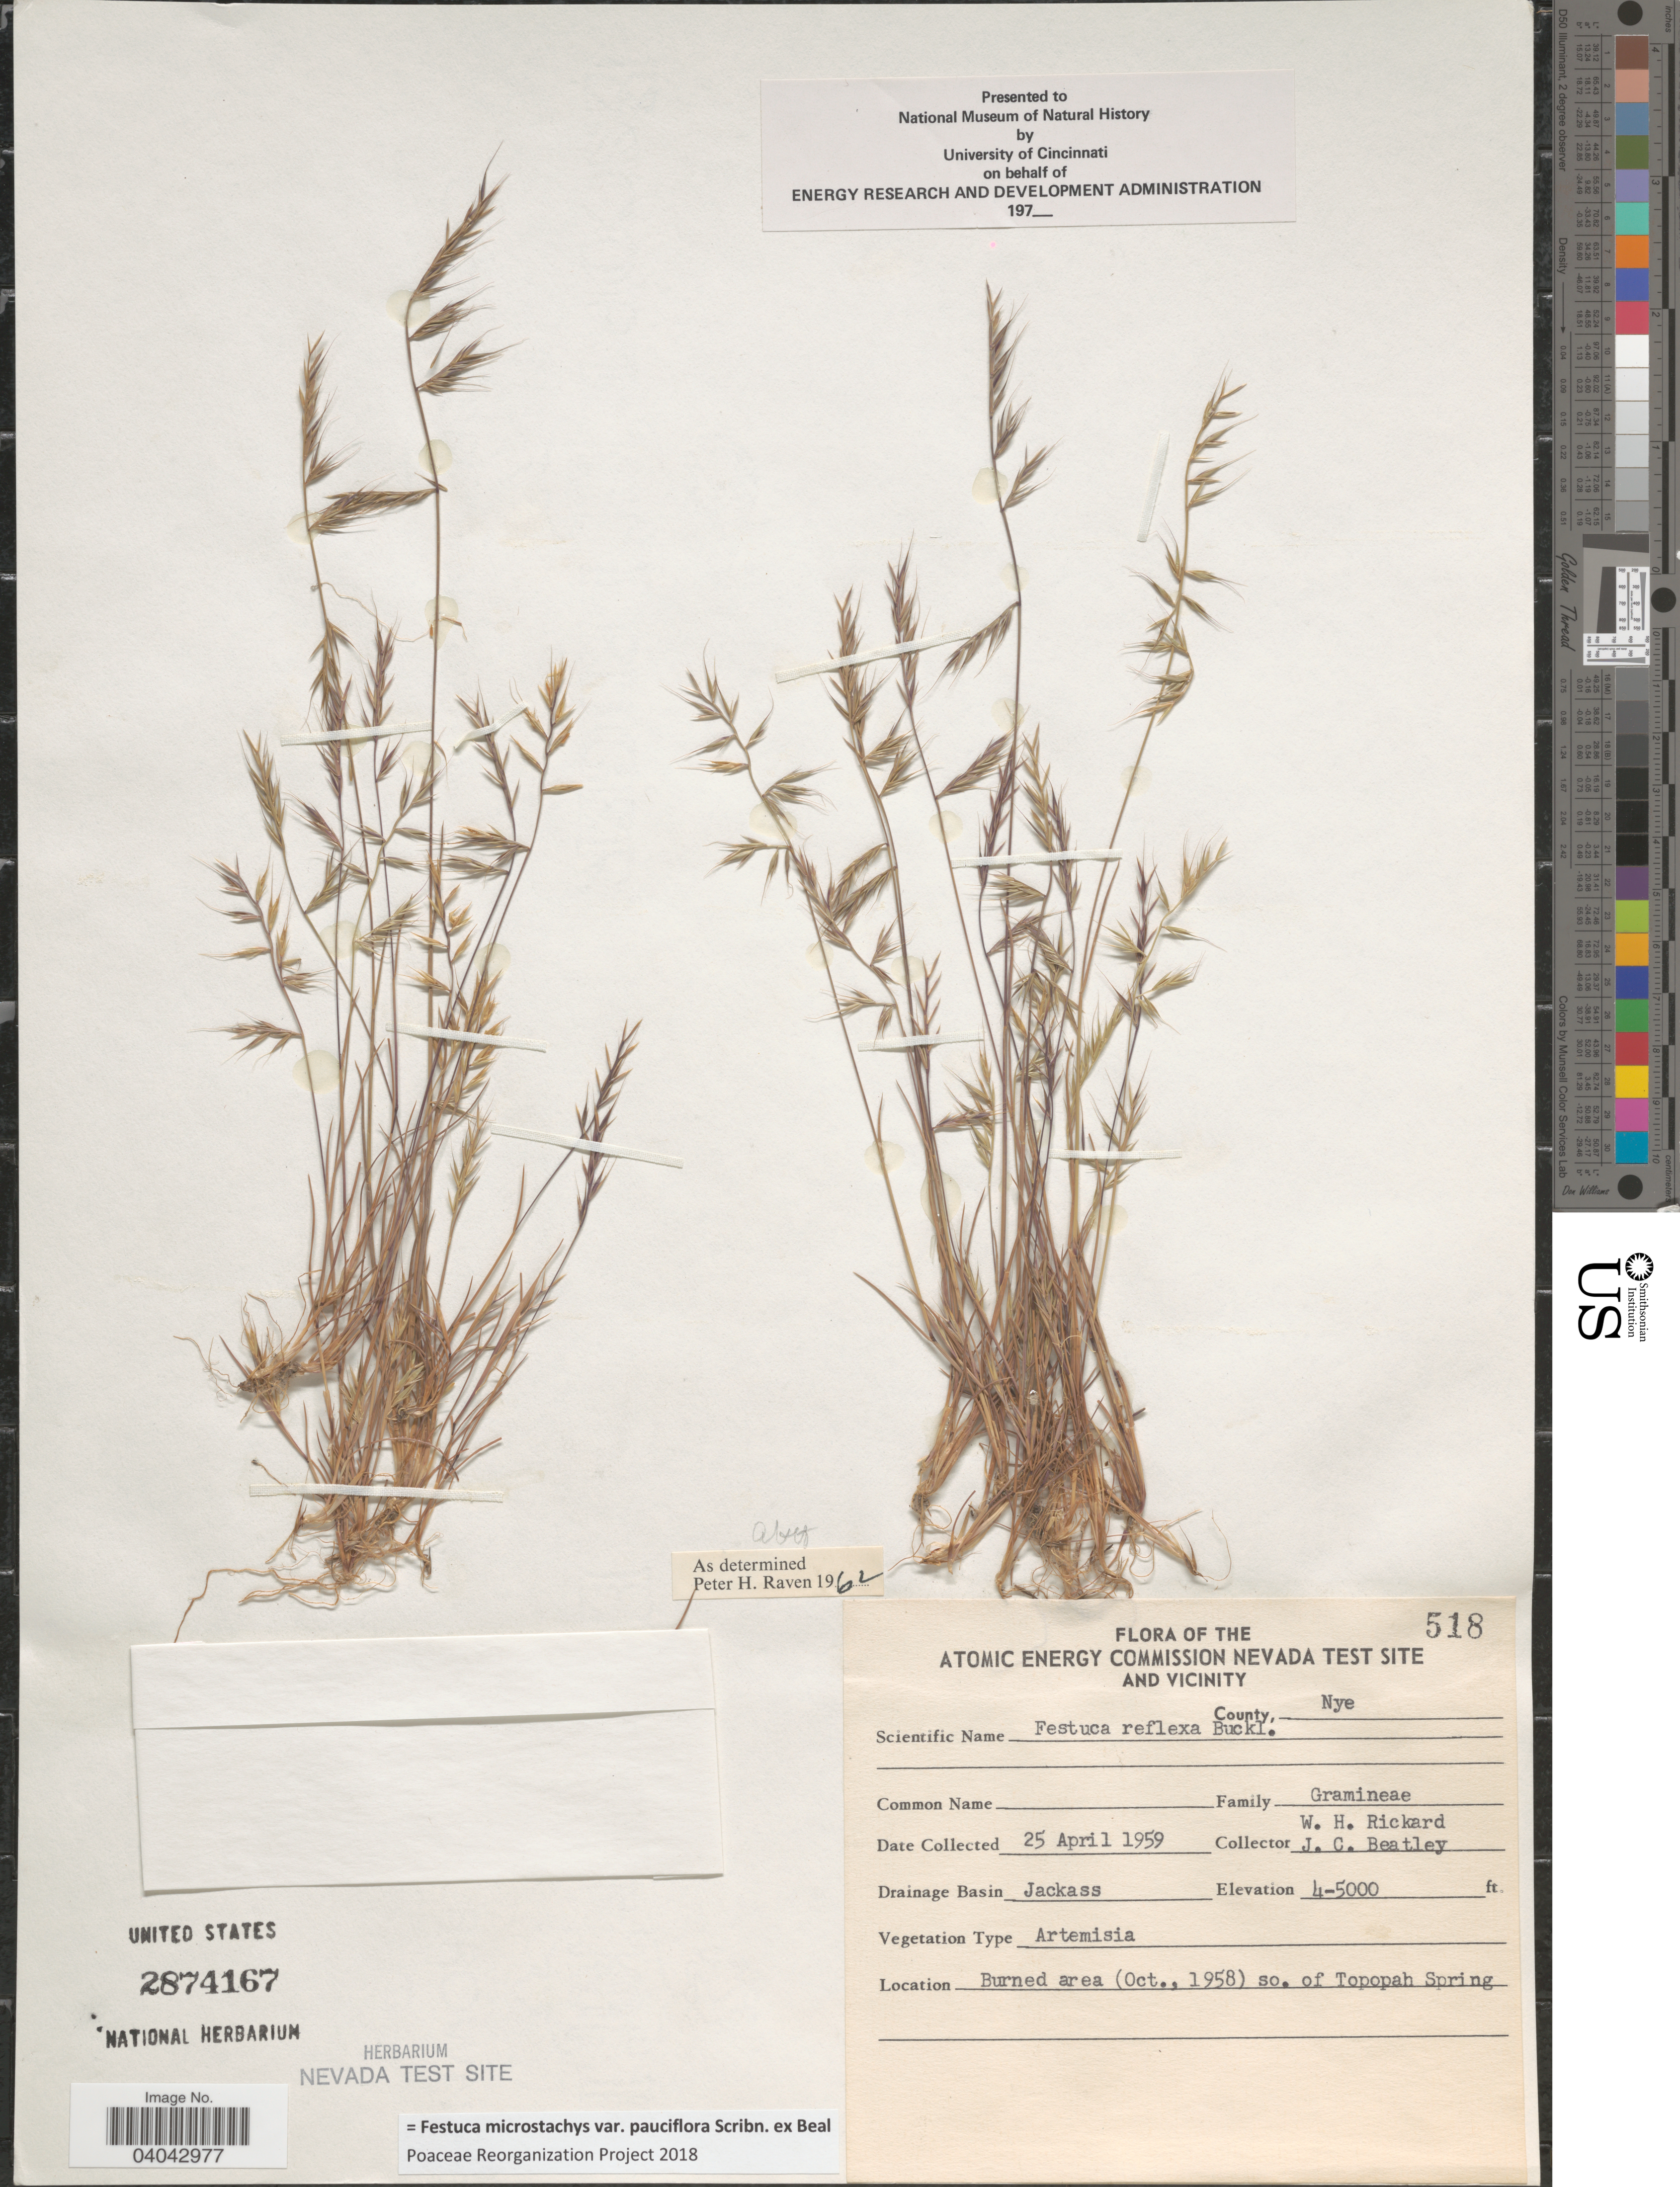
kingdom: Plantae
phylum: Tracheophyta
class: Liliopsida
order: Poales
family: Poaceae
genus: Festuca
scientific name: Festuca microstachys var. pauciflora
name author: Scribn. ex W.J. Beal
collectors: W. Rickard & J. C. Beatley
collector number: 518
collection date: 1959-04-25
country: United States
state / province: Nevada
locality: The U.S. Atomic Energy Commission's Nevada Test Site and Vicinity. County Nye. Drainage Jackass. Burned area (Oct., 1958) so. of Topopah Spring.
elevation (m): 1219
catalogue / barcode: US 2874167